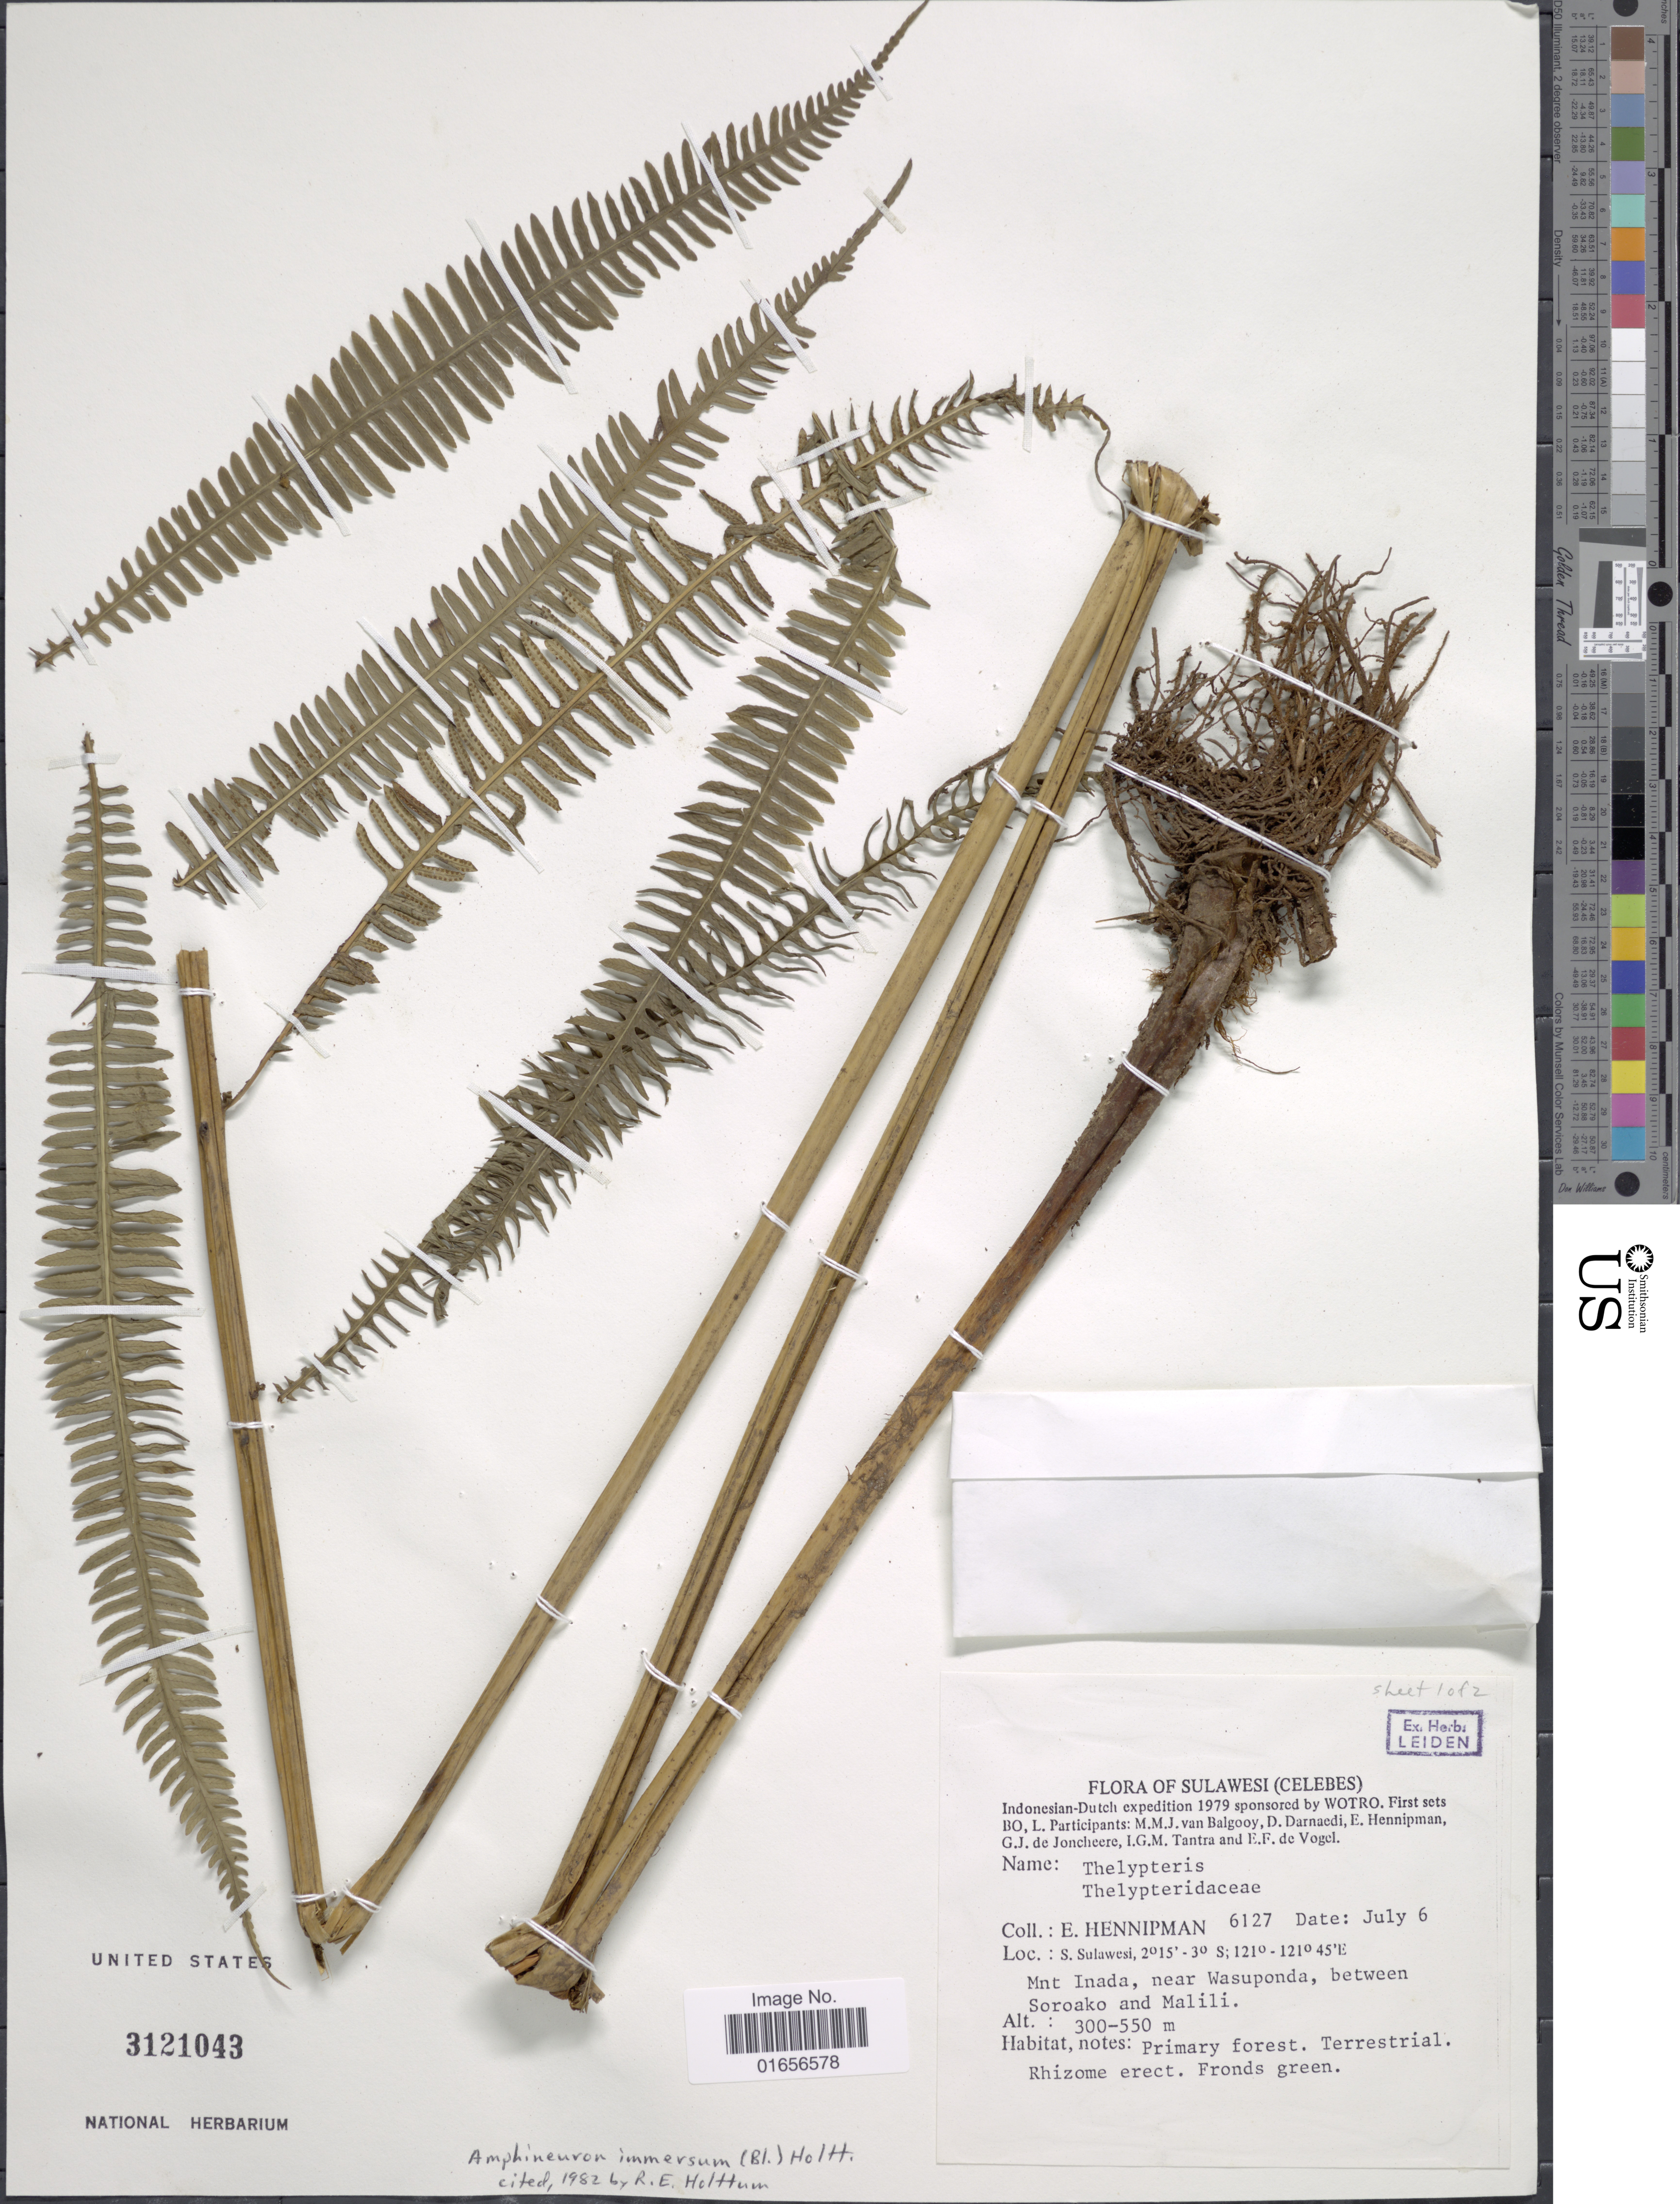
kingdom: Plantae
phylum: Tracheophyta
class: Polypodiopsida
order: Polypodiales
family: Thelypteridaceae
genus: Amphineuron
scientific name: Amphineuron immersum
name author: (Blume) Holttum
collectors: E. Hennipman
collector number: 6127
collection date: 1979-07-06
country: Indonesia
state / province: Sulawesi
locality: Sulawesi (Celebes), S. Sulawesi, Mnt Inada, near Wasuponda, between Soroako and Malili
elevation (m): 300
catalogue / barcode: US 3121043